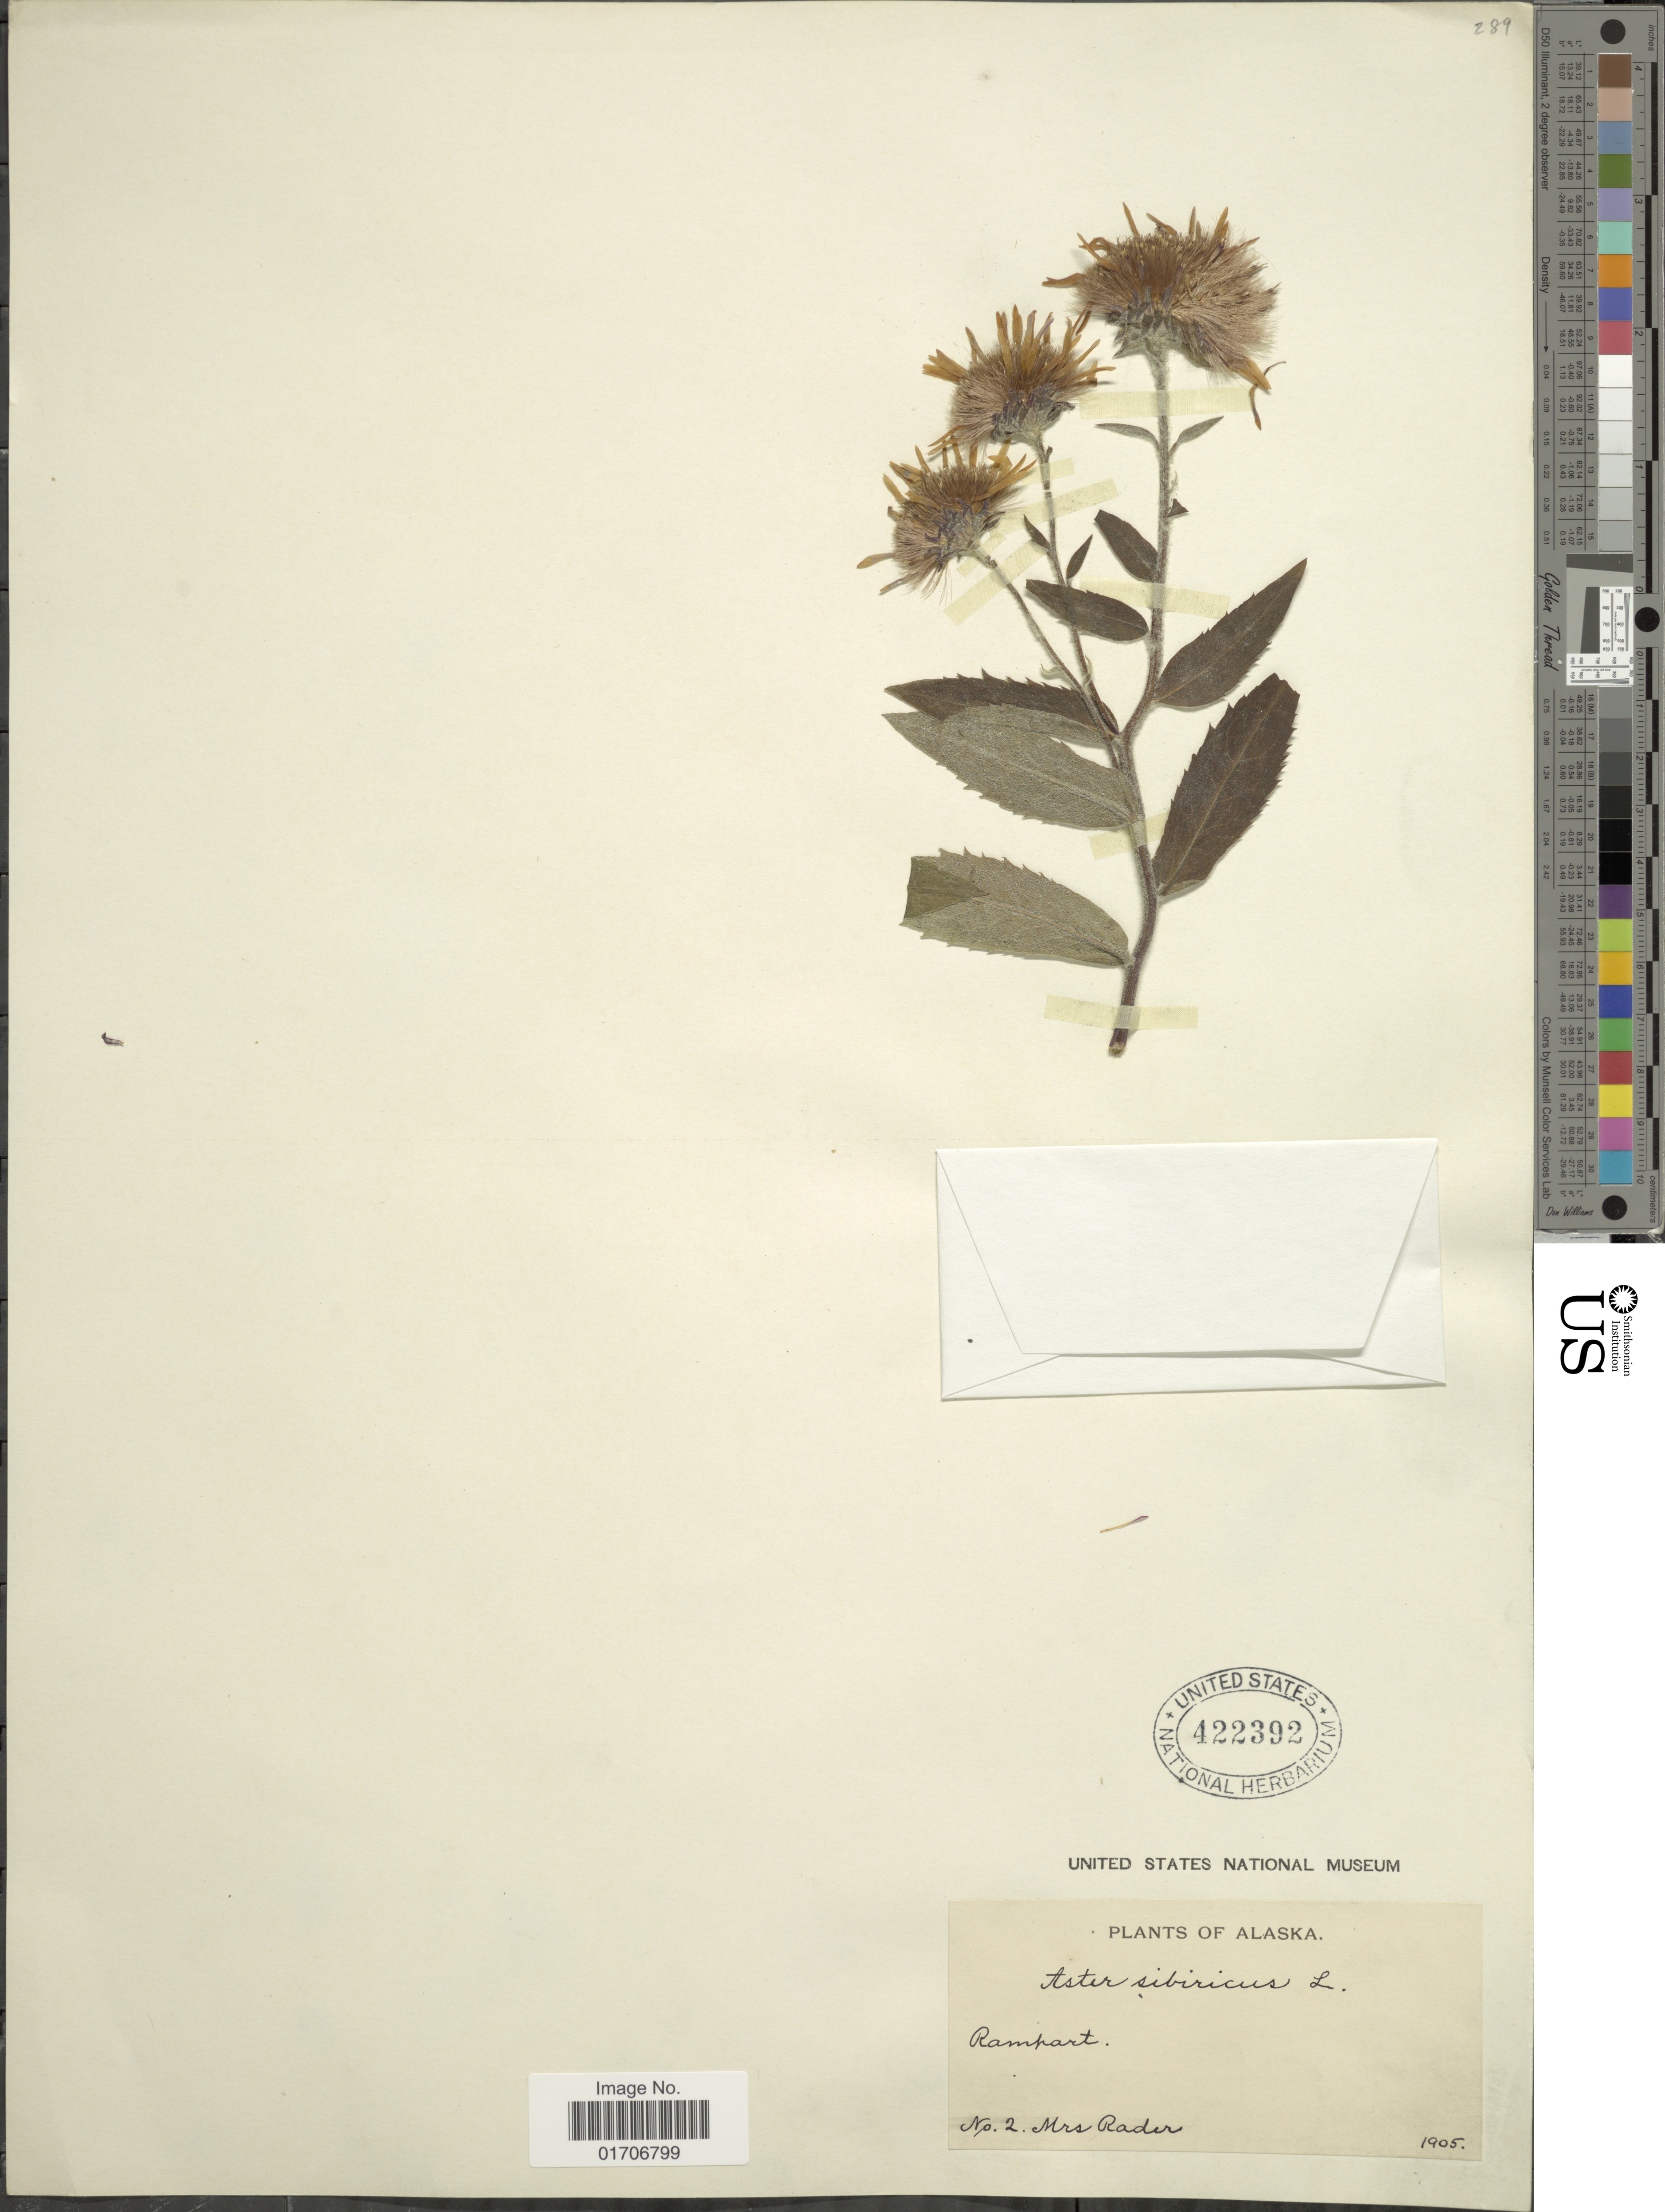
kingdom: Plantae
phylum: Tracheophyta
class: Magnoliopsida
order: Asterales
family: Asteraceae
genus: Eurybia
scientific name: Eurybia sibirica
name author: (L.) G.L. Nesom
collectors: Mrs. Rader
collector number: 2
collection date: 1905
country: United States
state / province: Alaska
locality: Rampart.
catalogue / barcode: US 422392